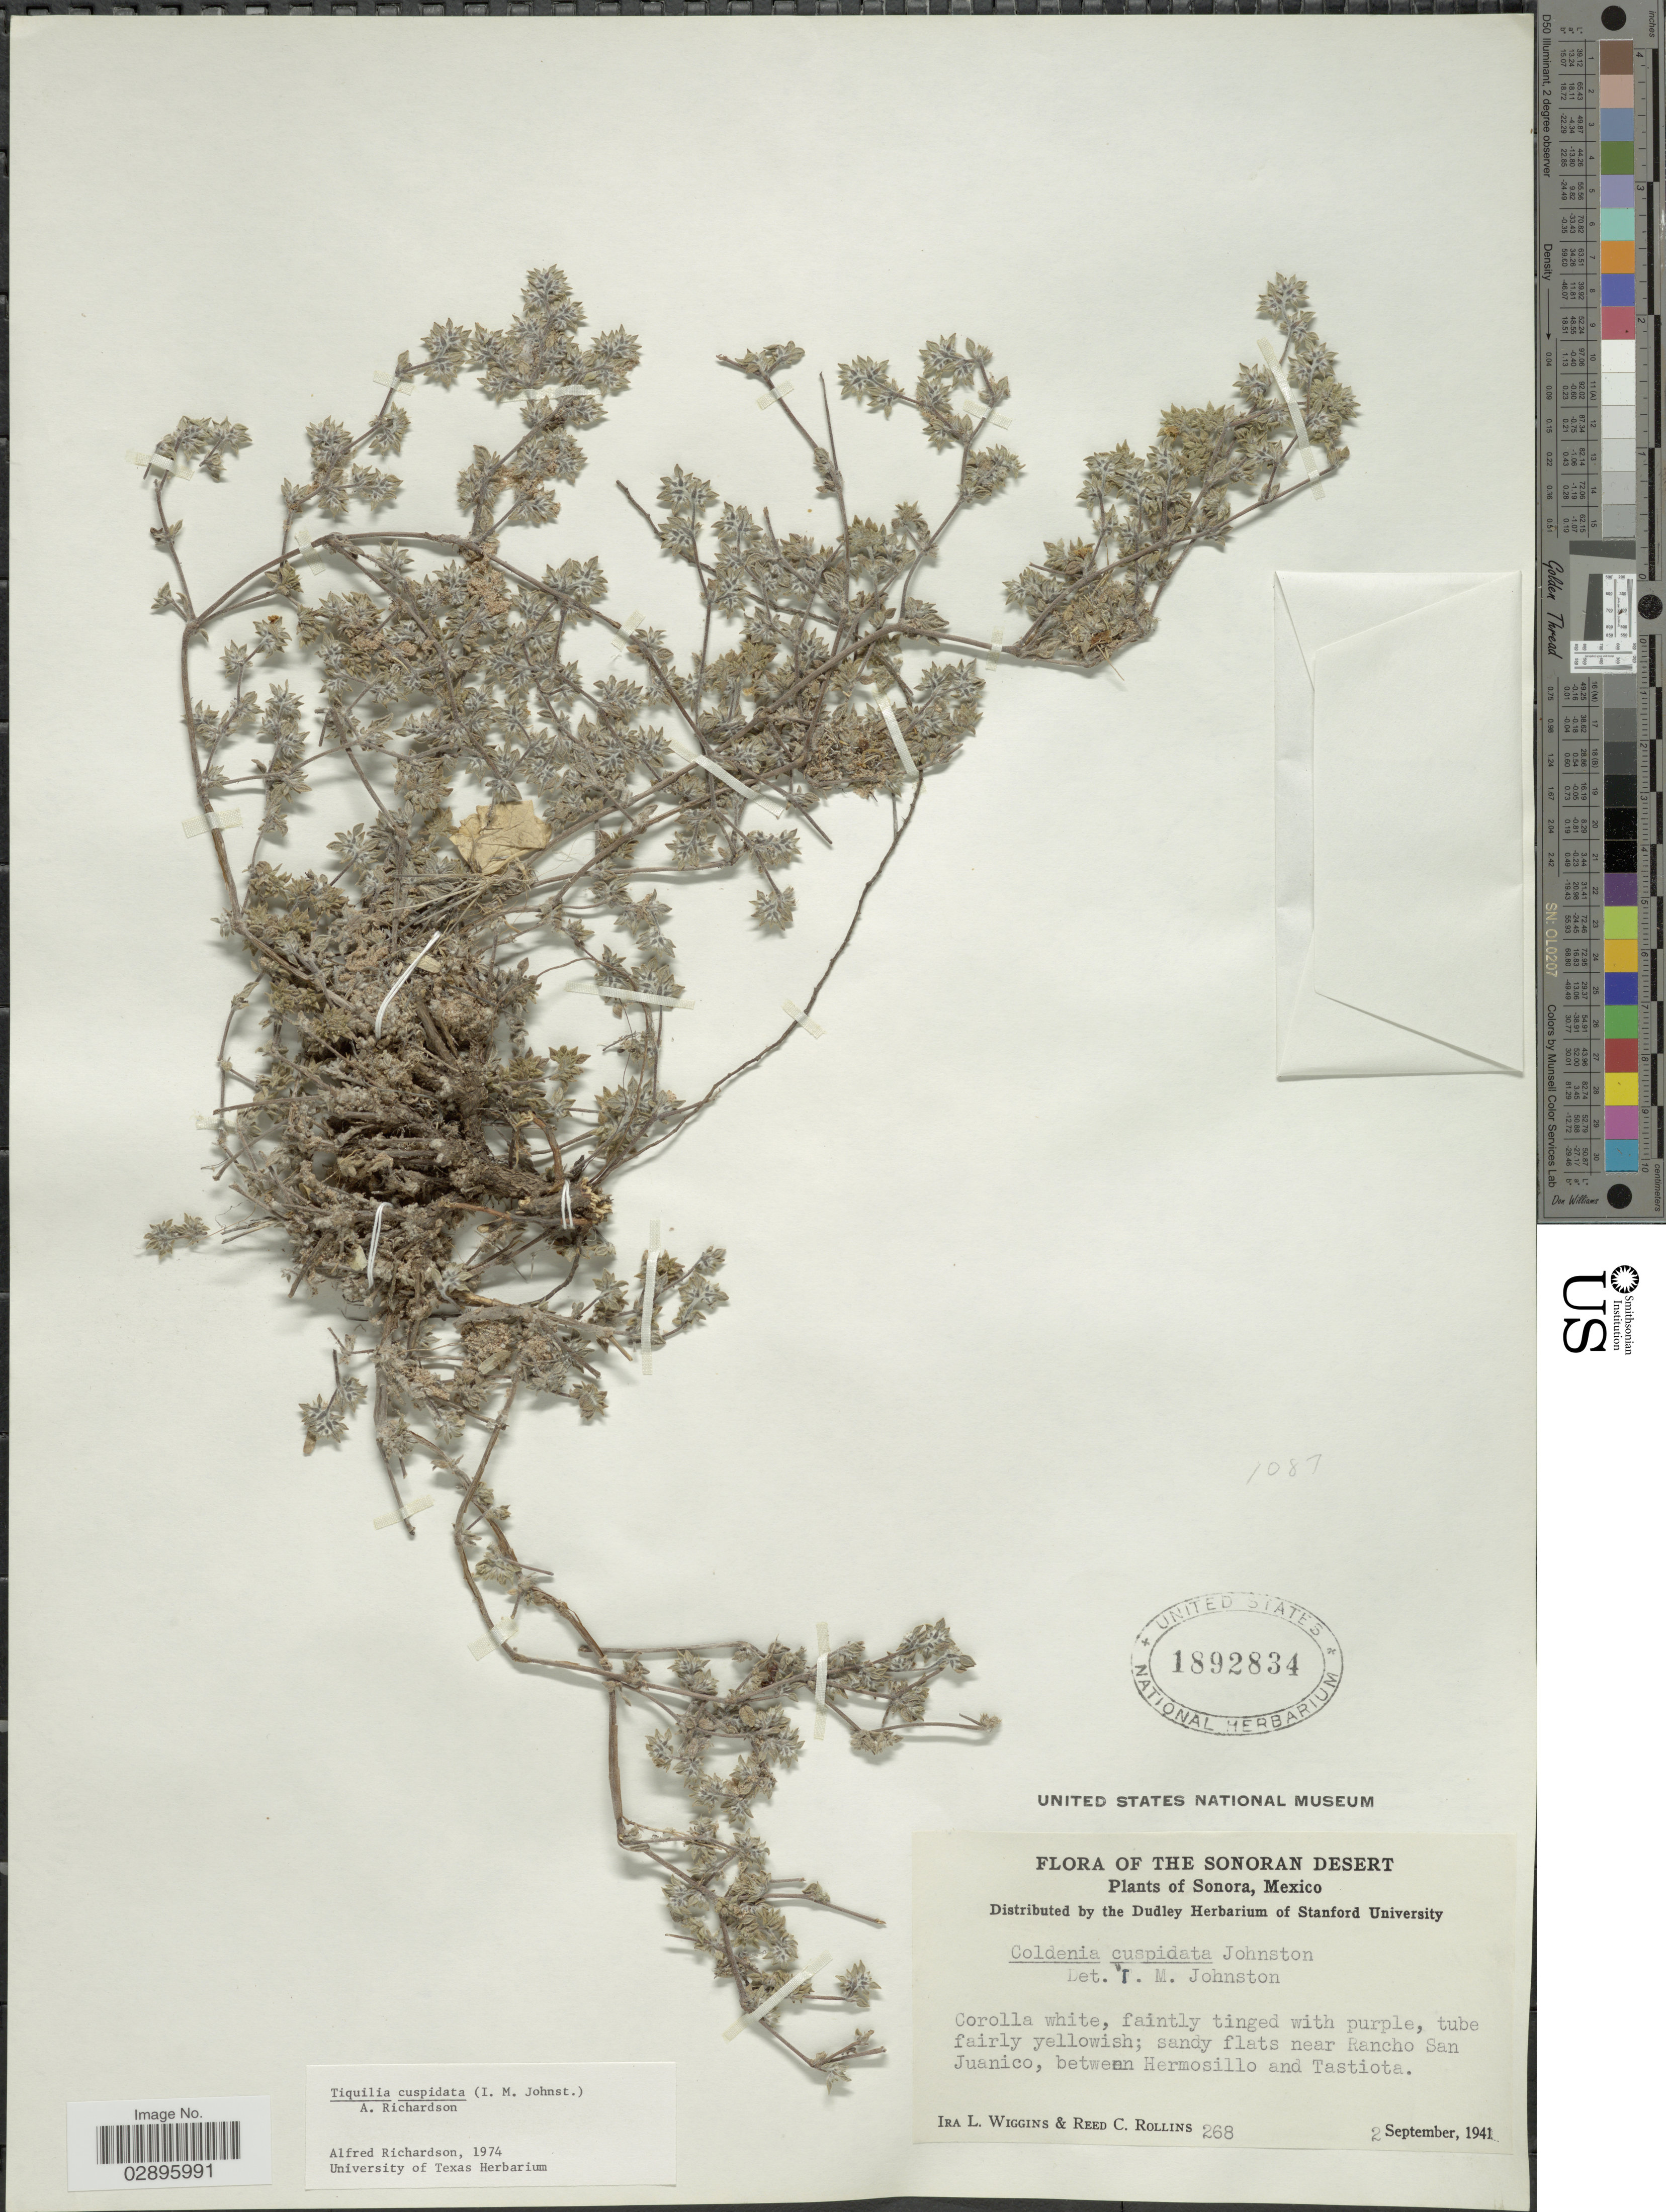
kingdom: Plantae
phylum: Tracheophyta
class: Magnoliopsida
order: Boraginales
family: Ehretiaceae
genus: Tiquilia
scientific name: Tiquilia cuspidata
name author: (I.M. Johnst.) A.T. Richardson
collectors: I. L. Wiggins & R. C. Rollins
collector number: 268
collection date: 1941-09-02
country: Mexico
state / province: Sonora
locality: Sonoran Desert. Sandy flats near Rancho San Juanico, between Hermosillo and Tastiota.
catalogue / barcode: US 1892834